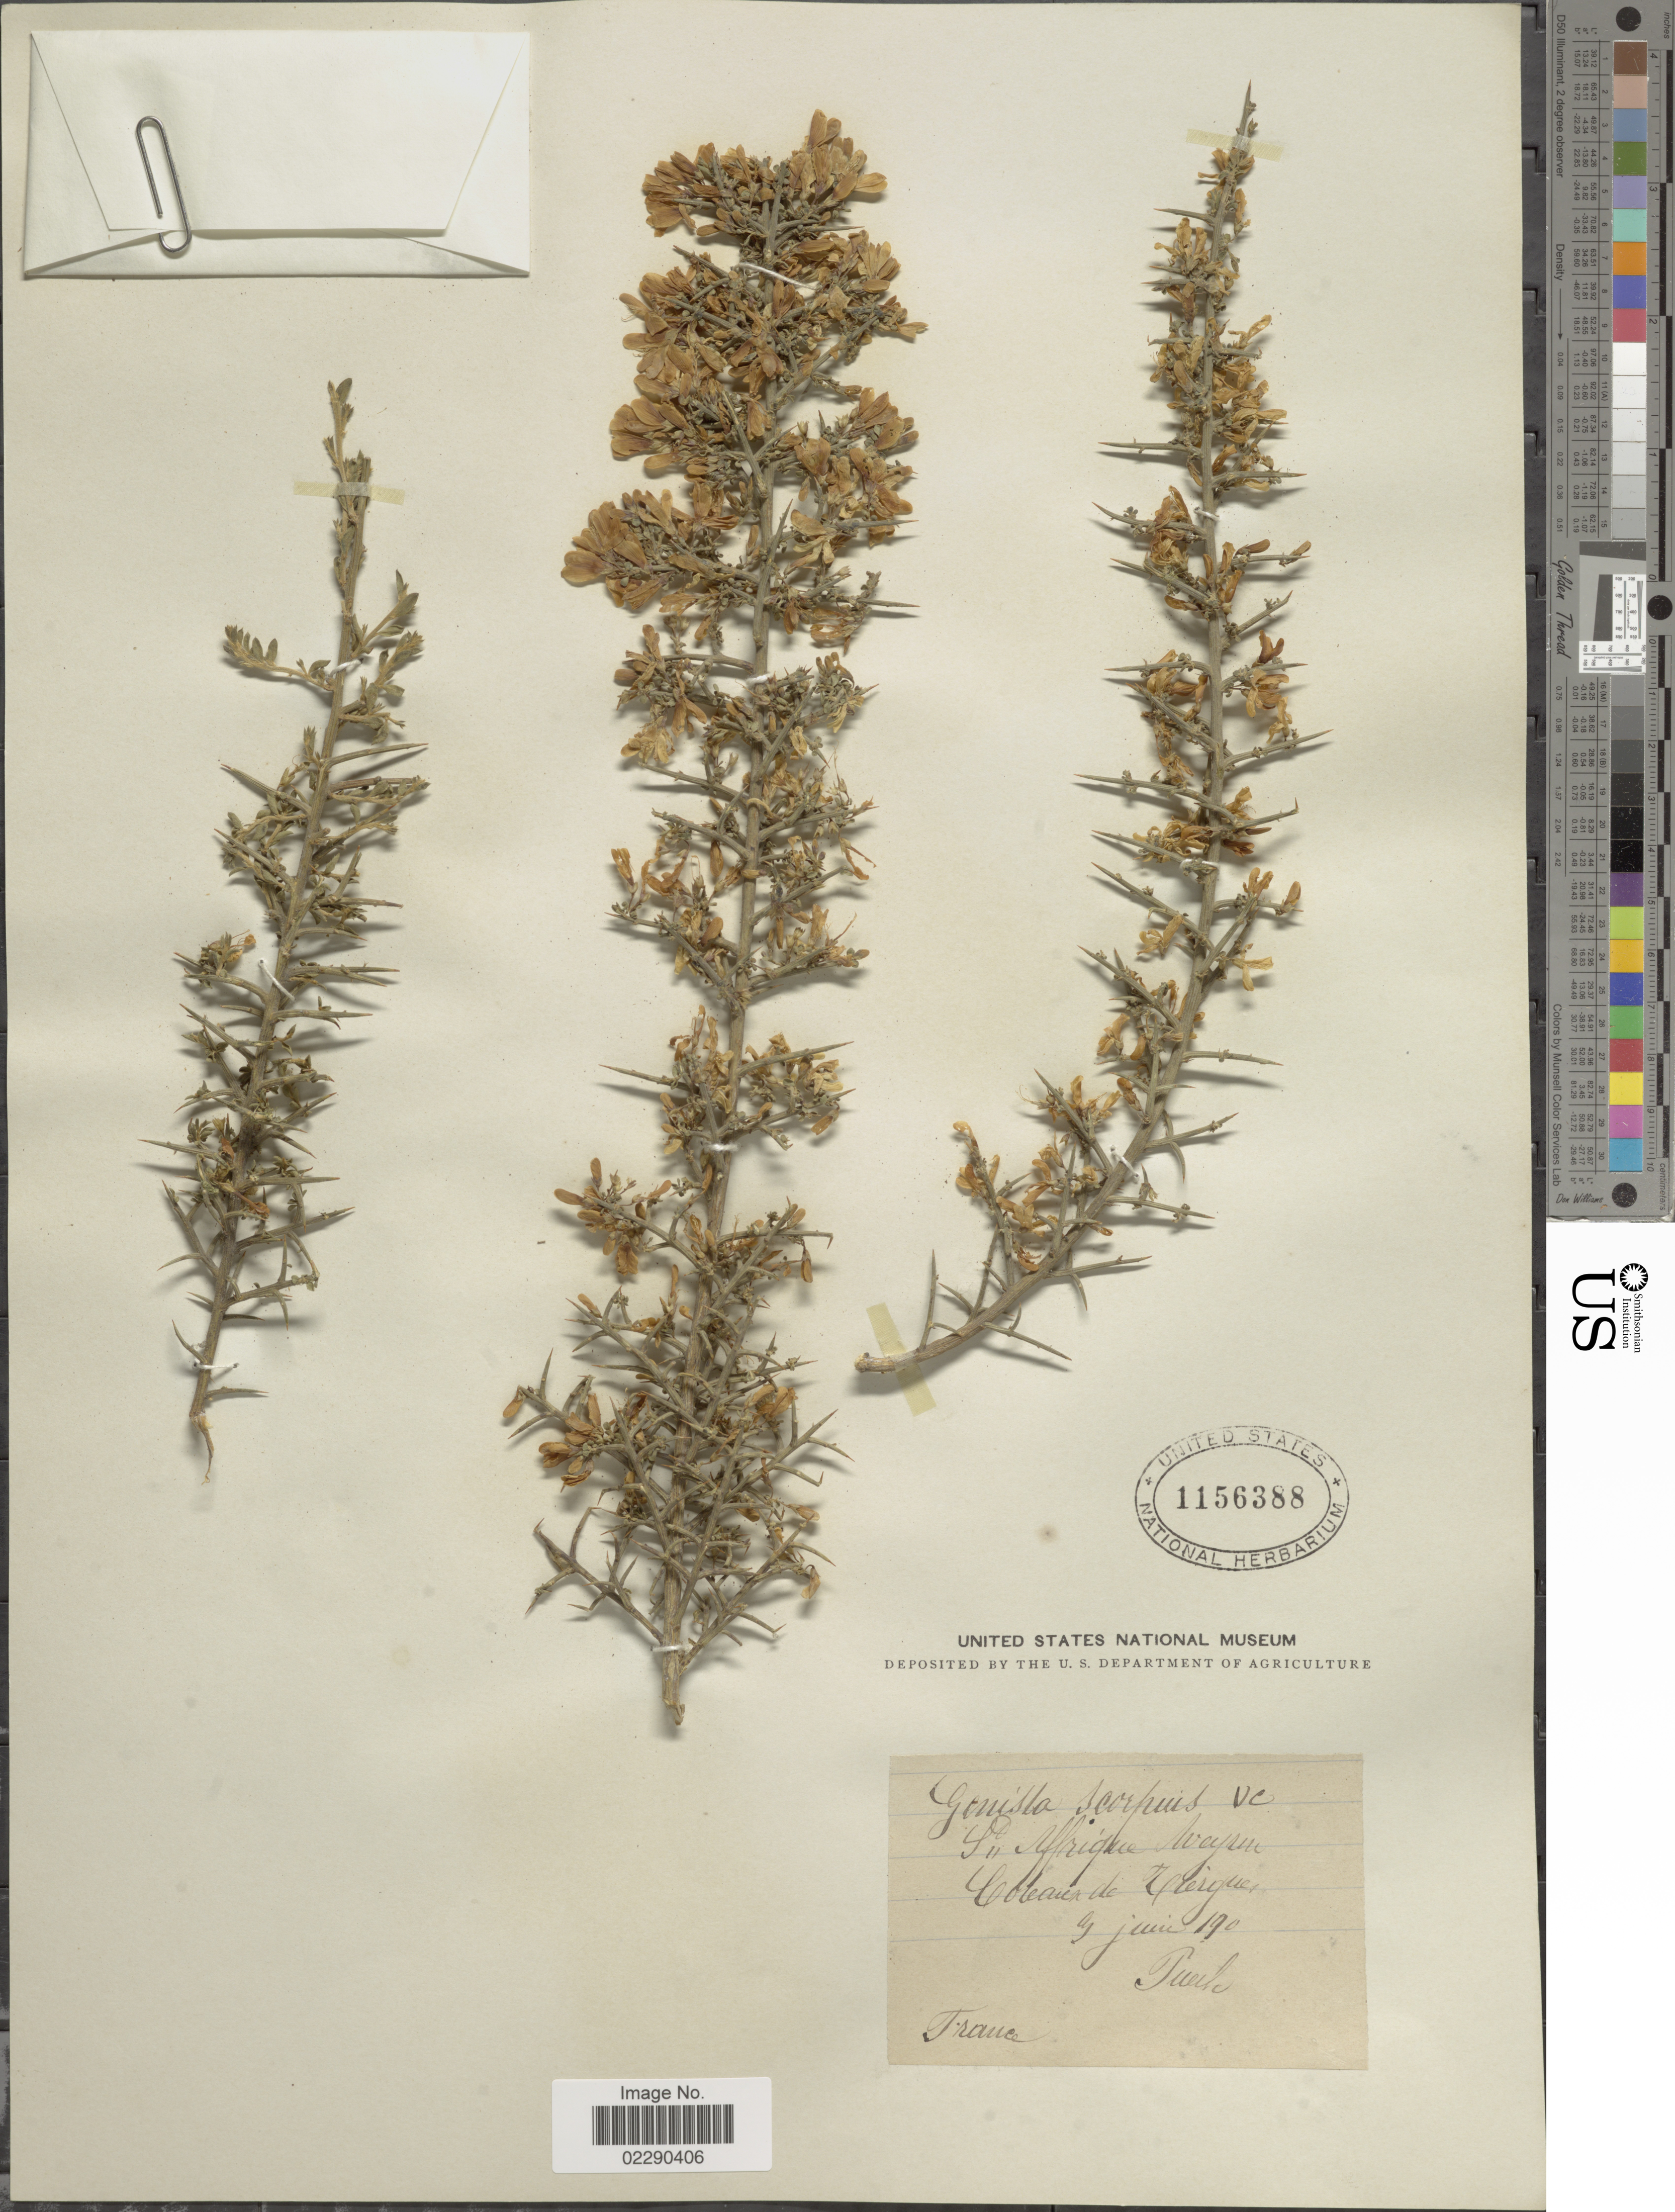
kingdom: Plantae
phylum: Tracheophyta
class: Magnoliopsida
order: Fabales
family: Fabaceae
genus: Genista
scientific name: Genista scorpius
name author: (L.) DC.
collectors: Puech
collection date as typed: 190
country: France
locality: Coleaua de Teigue [interpreted]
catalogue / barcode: US 1156388